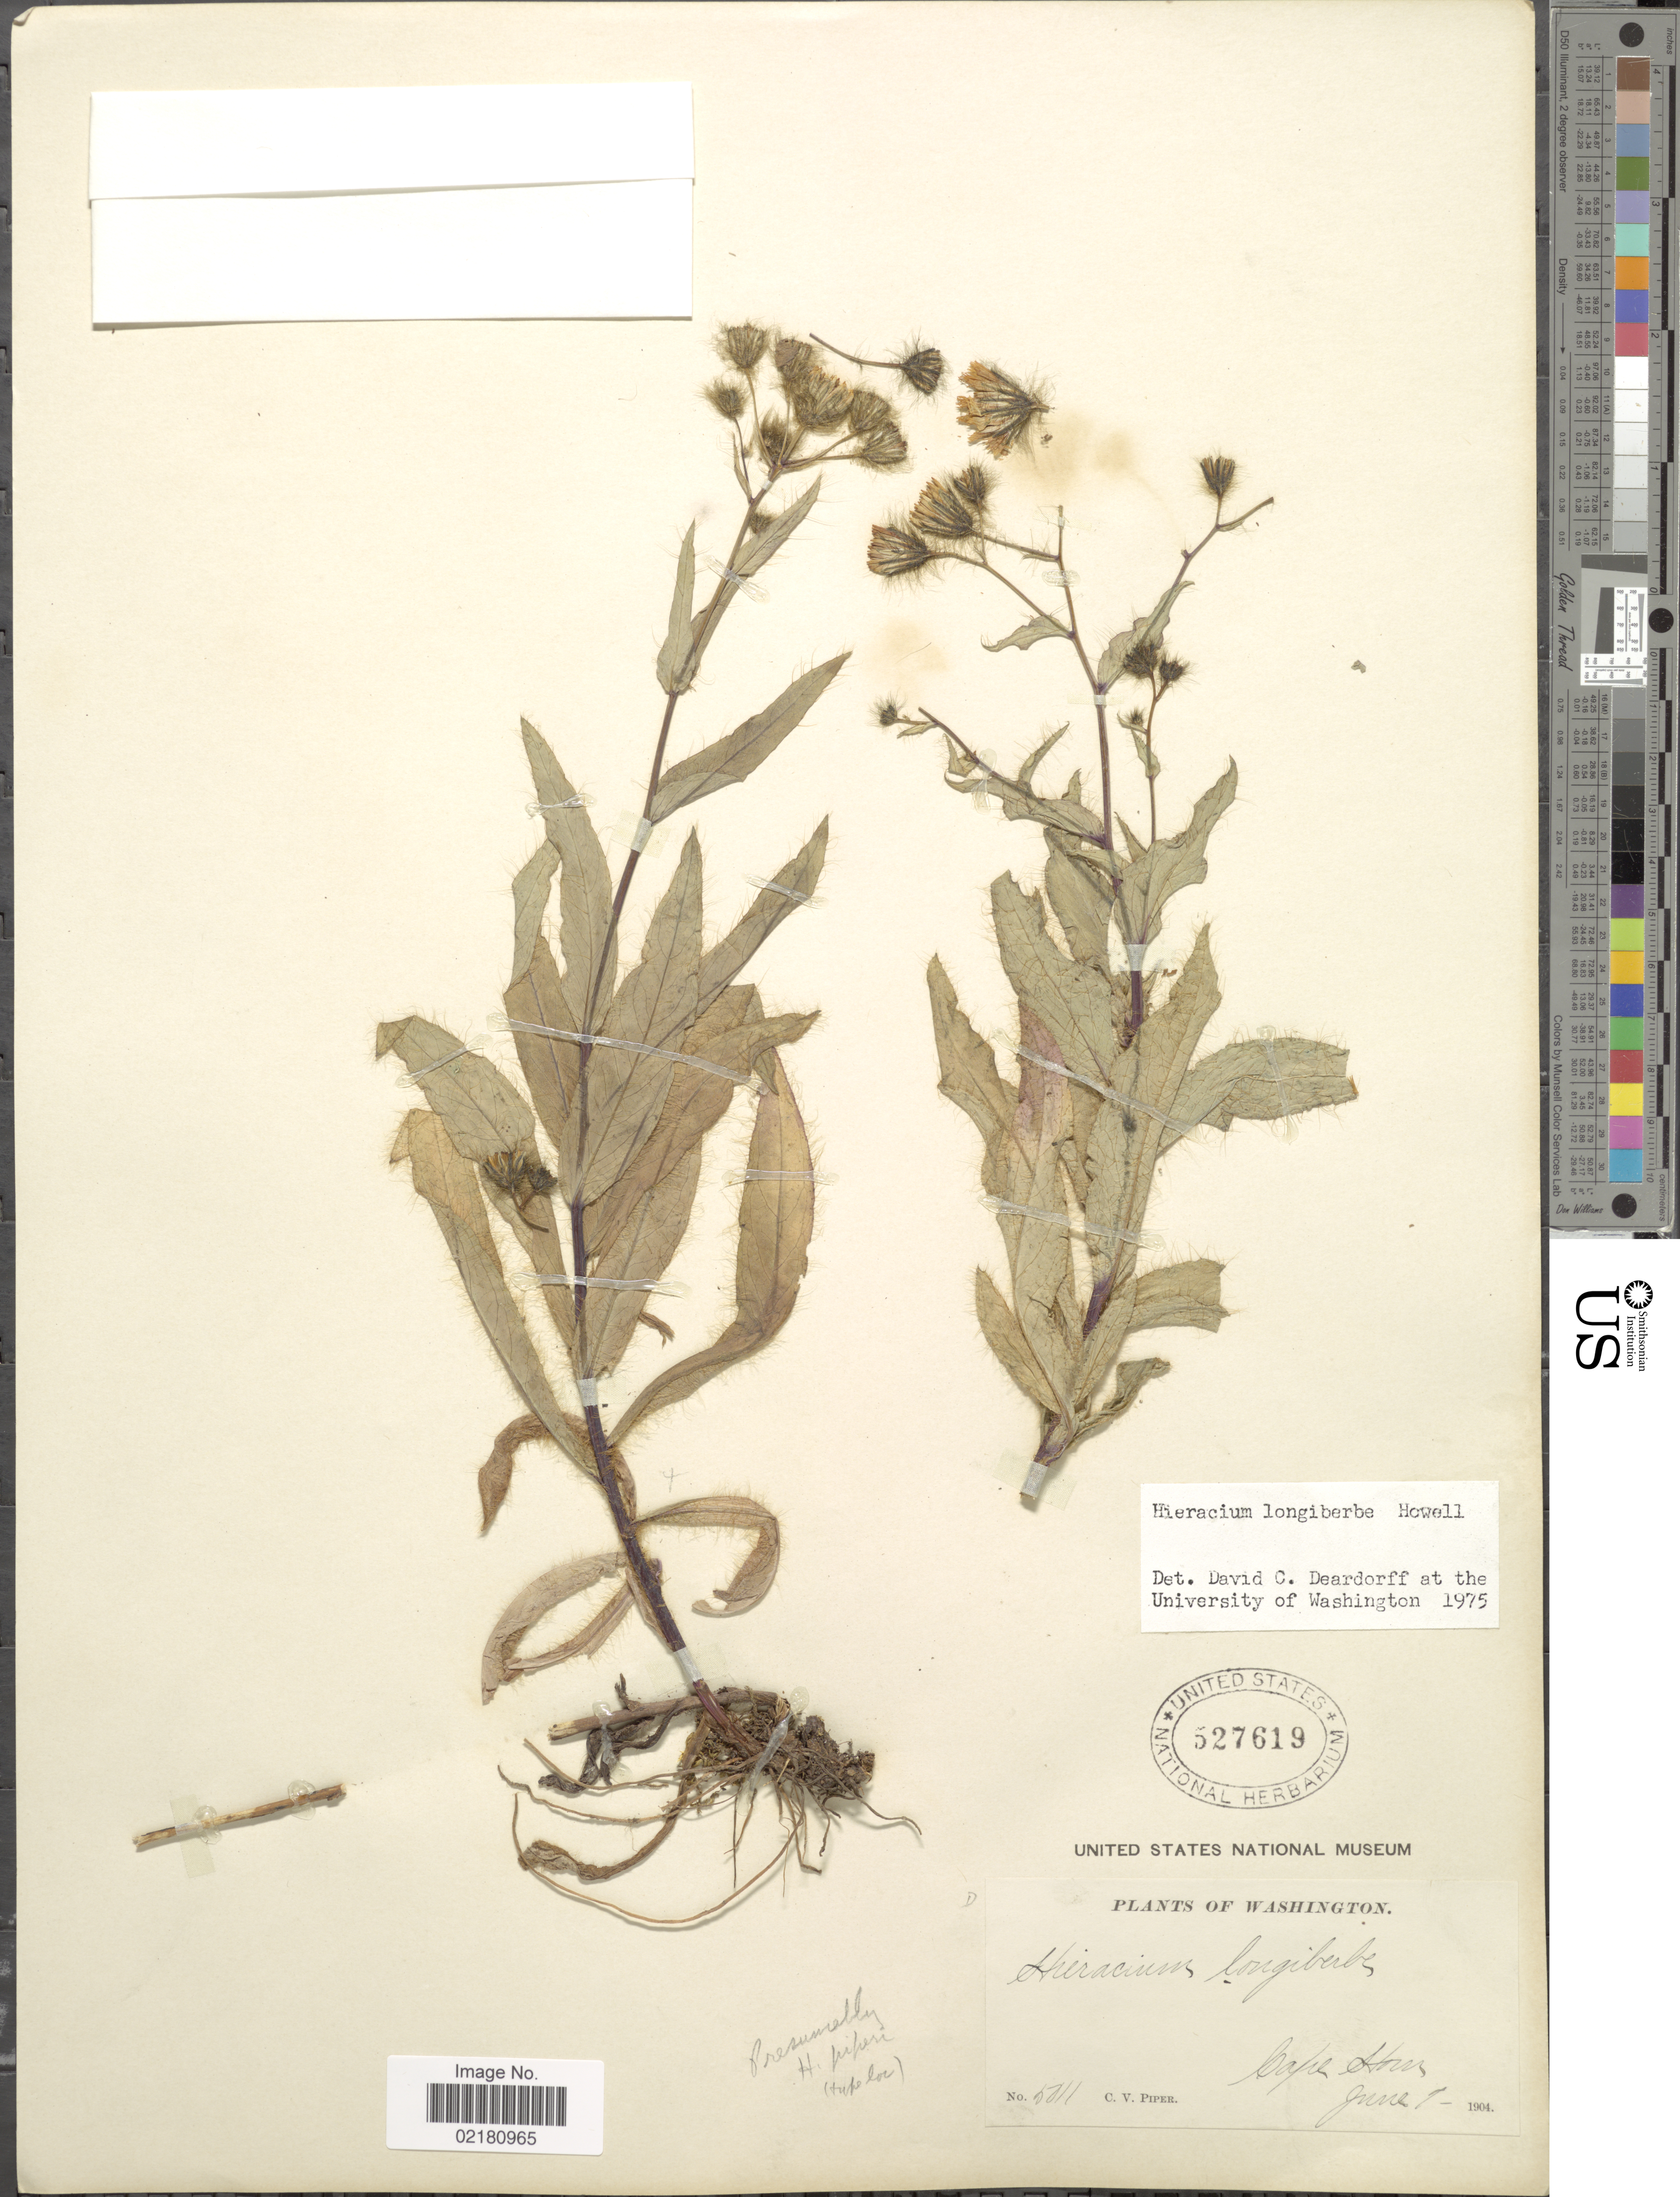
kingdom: Plantae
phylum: Tracheophyta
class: Magnoliopsida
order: Asterales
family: Asteraceae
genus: Hieracium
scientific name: Hieracium scouleri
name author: Hook.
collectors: C. V. Piper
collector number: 5811*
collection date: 1904-06-07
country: United States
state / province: Washington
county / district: Skamania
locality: Cape Horn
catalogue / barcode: US 527619